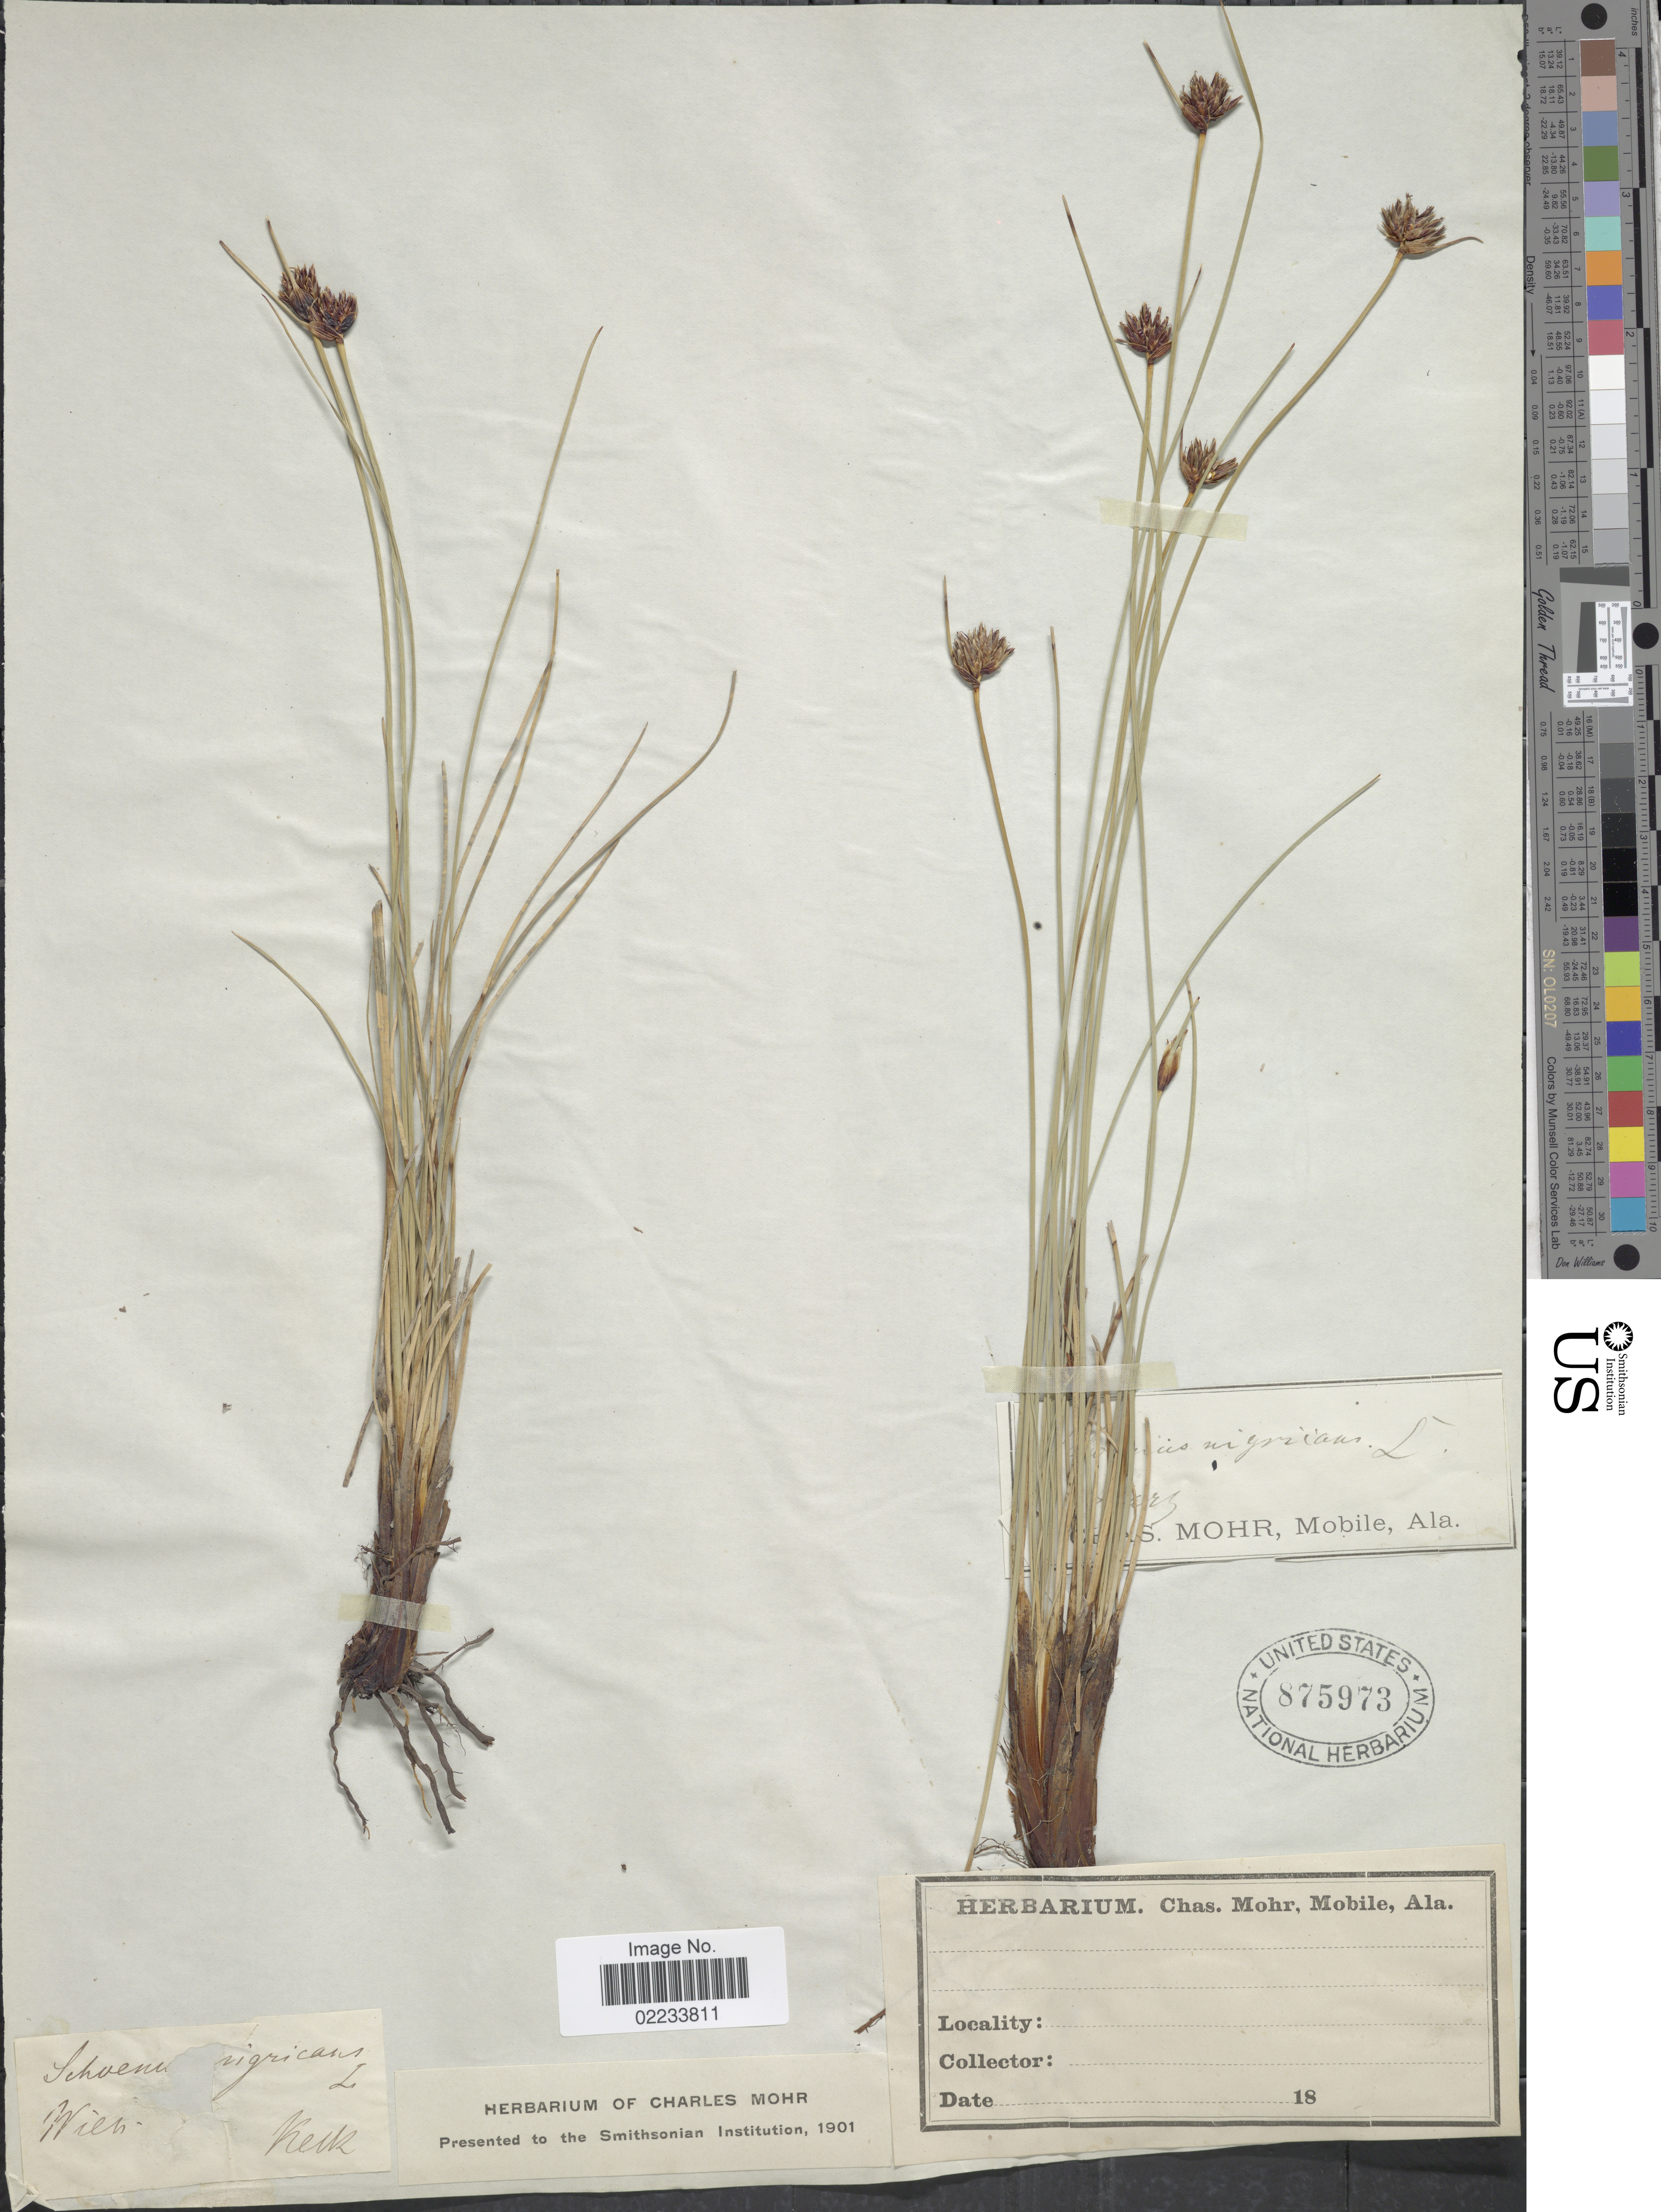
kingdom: Plantae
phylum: Tracheophyta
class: Liliopsida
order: Poales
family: Cyperaceae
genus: Schoenus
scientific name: Schoenus nigricans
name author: L.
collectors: -- Keck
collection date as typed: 18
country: United States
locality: Wien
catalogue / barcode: US 875973